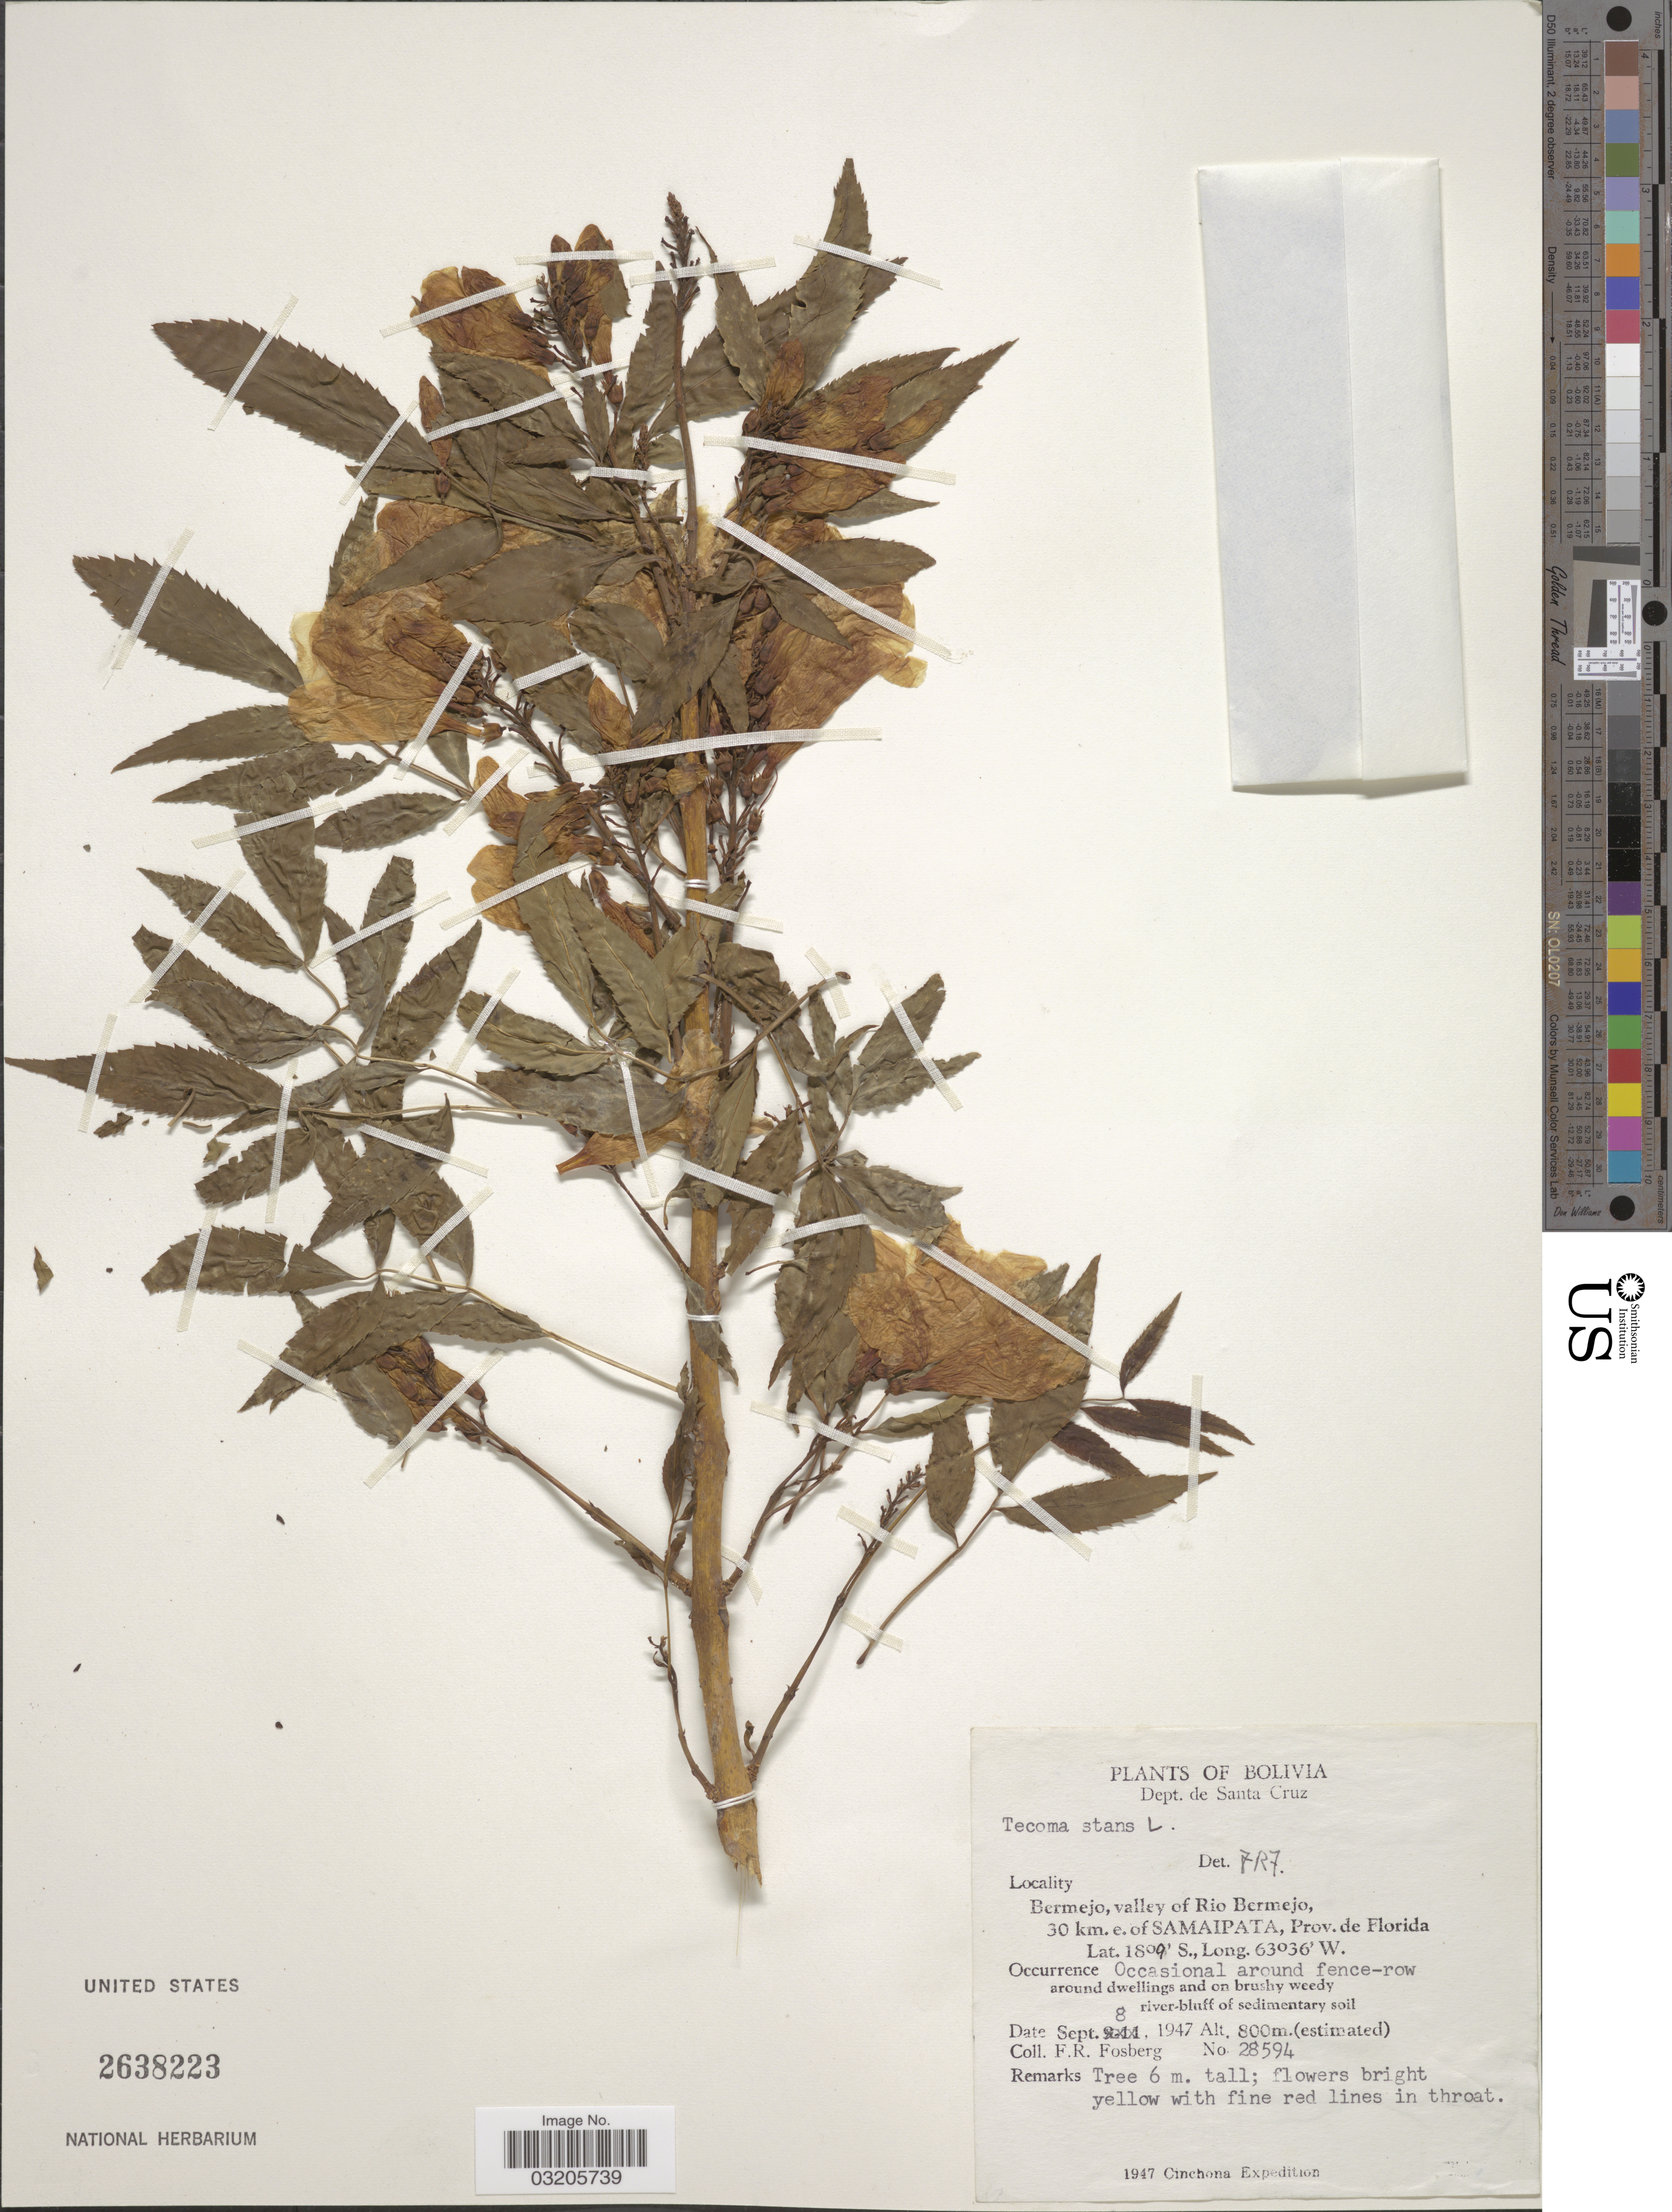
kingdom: Plantae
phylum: Tracheophyta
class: Magnoliopsida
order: Lamiales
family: Bignoniaceae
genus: Tecoma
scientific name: Tecoma stans var. stans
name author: (L.) Juss. ex Kunth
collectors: F. R. Fosberg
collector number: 28594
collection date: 1947-09-08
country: Bolivia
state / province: Santa Cruz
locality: Dept. Santa Cruz. Bermejo, valley of Rio Bermejo, 30 km. e. of SAMAIPATA, Prov. de Florida.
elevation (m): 800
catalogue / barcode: US 2638223